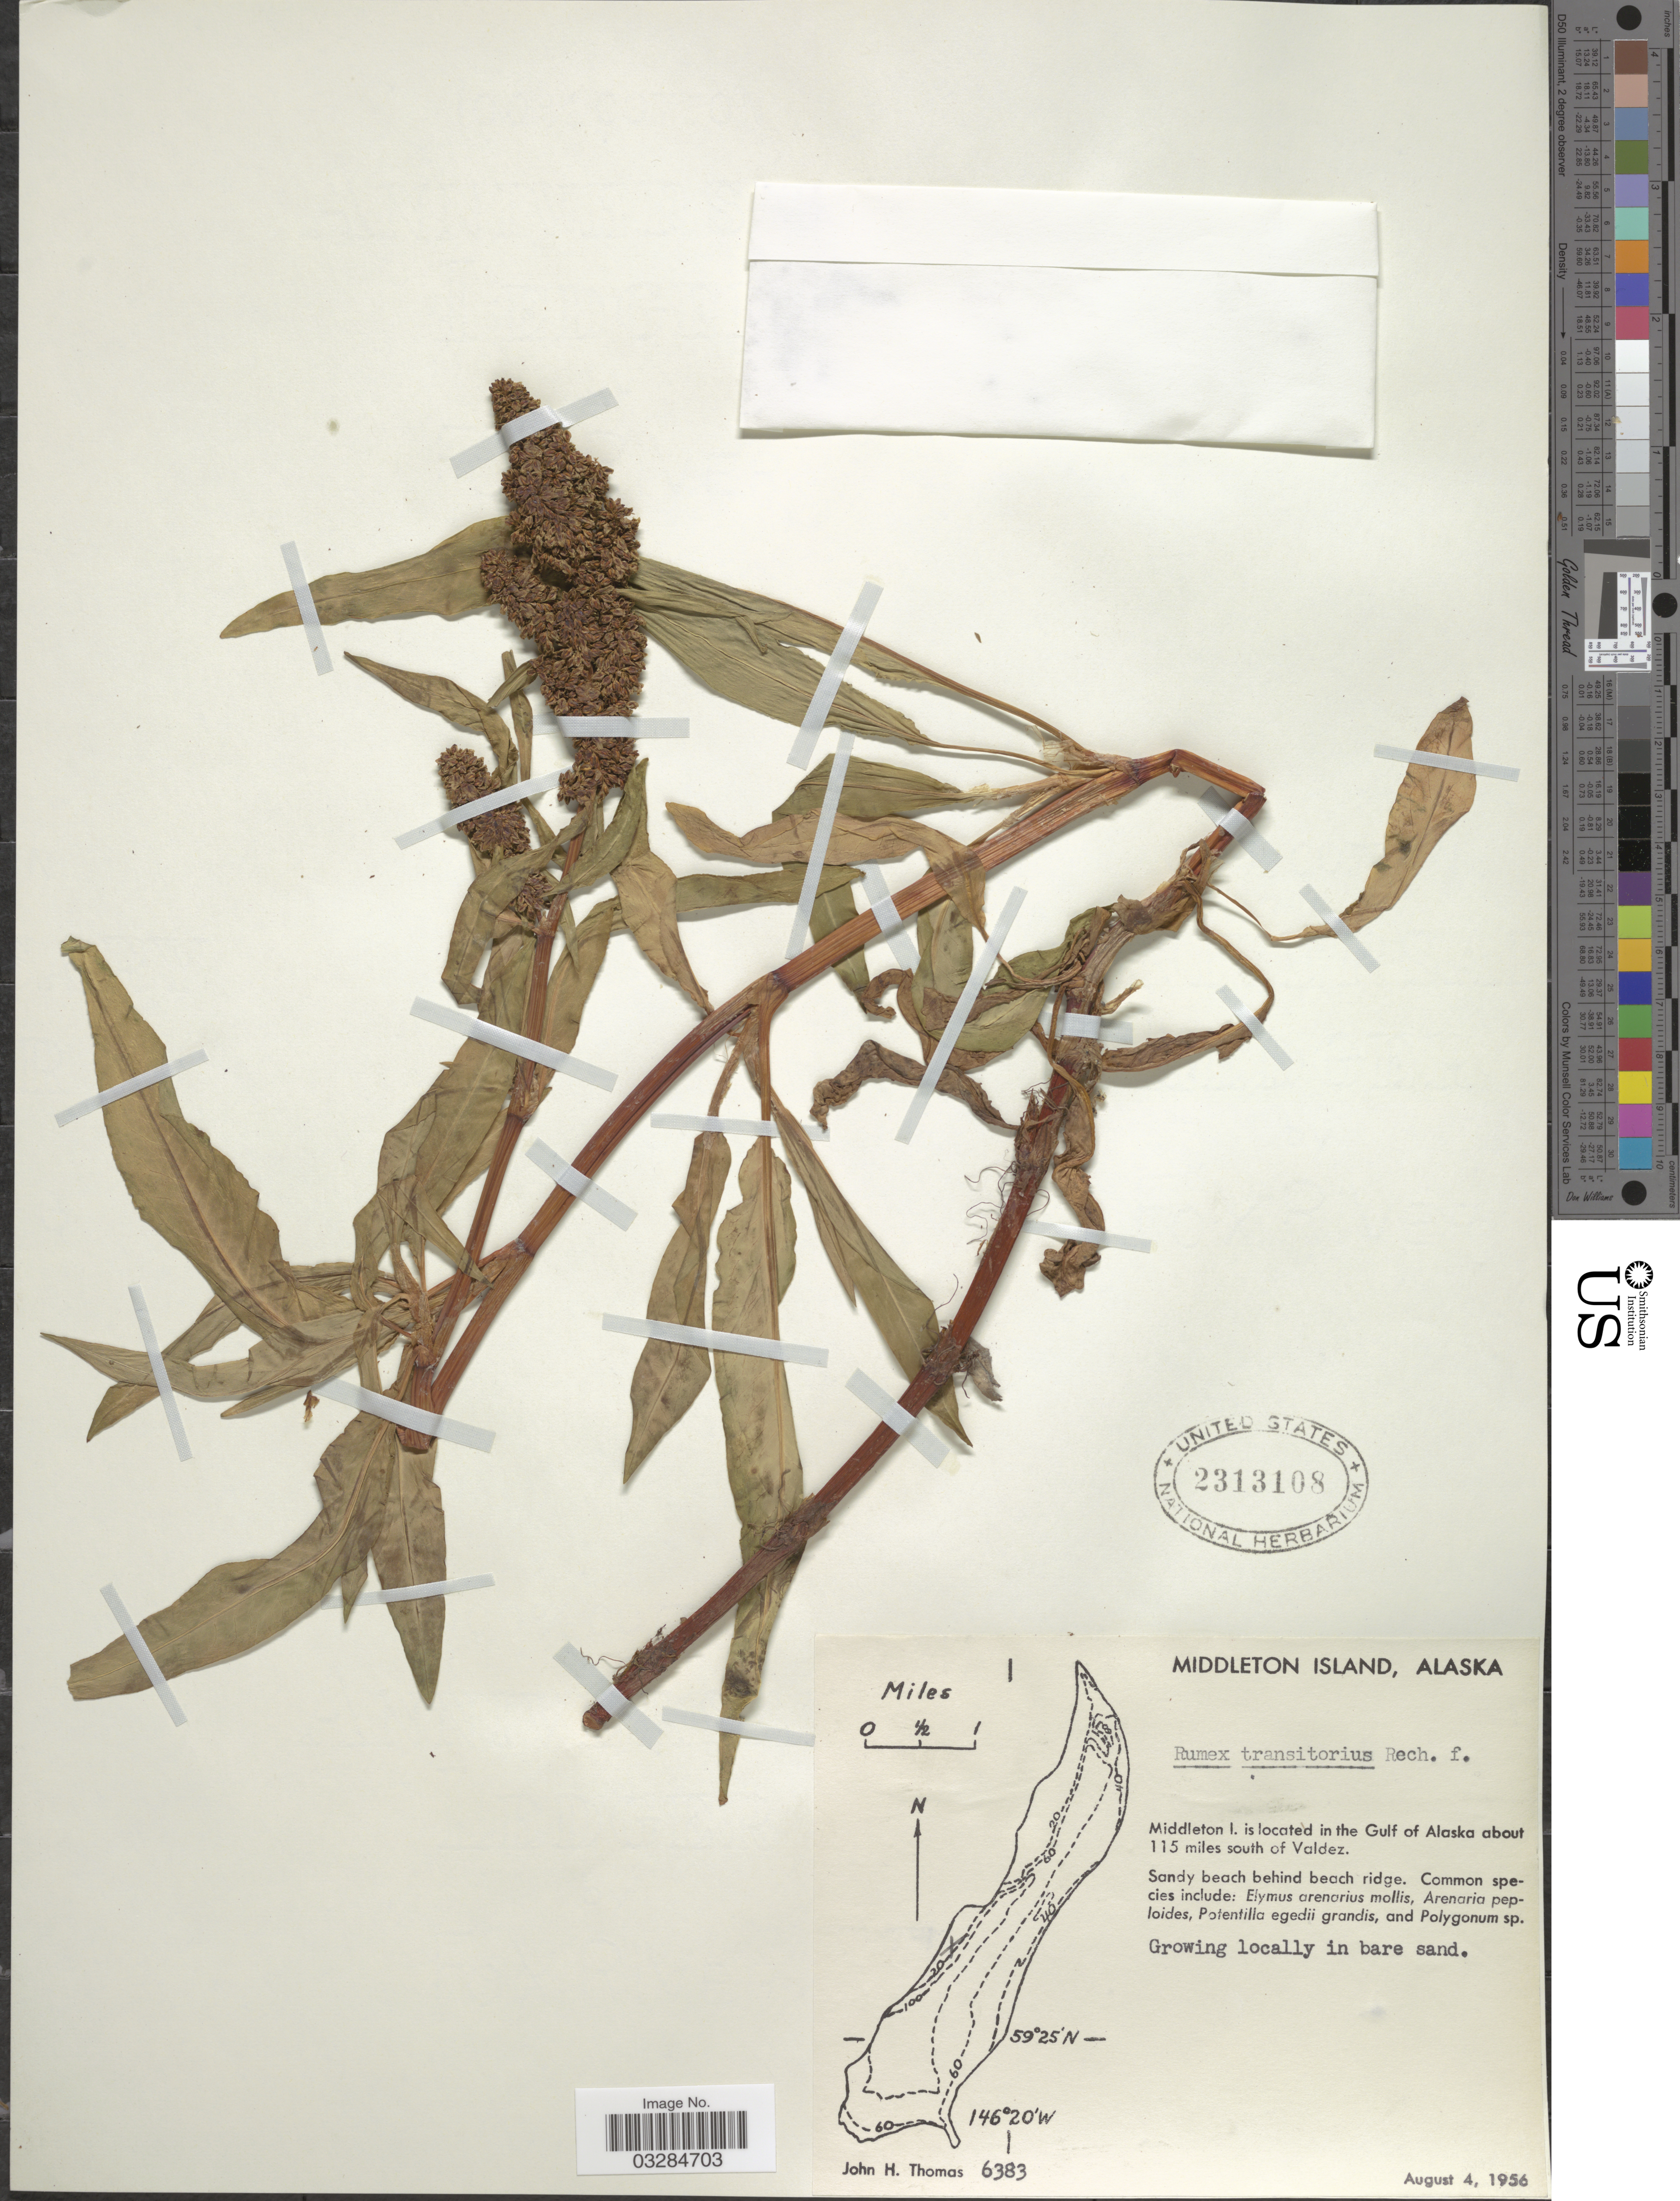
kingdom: Plantae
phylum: Tracheophyta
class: Magnoliopsida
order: Caryophyllales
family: Polygonaceae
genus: Rumex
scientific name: Rumex transitorius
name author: Rech. f.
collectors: J. H. Thomas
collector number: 6383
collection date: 1956-08-04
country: United States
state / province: Alaska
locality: Middleton Island. Middleton I. is located in the Gulf of Alaska about 115 miles south of Valdez.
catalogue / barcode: US 2313108